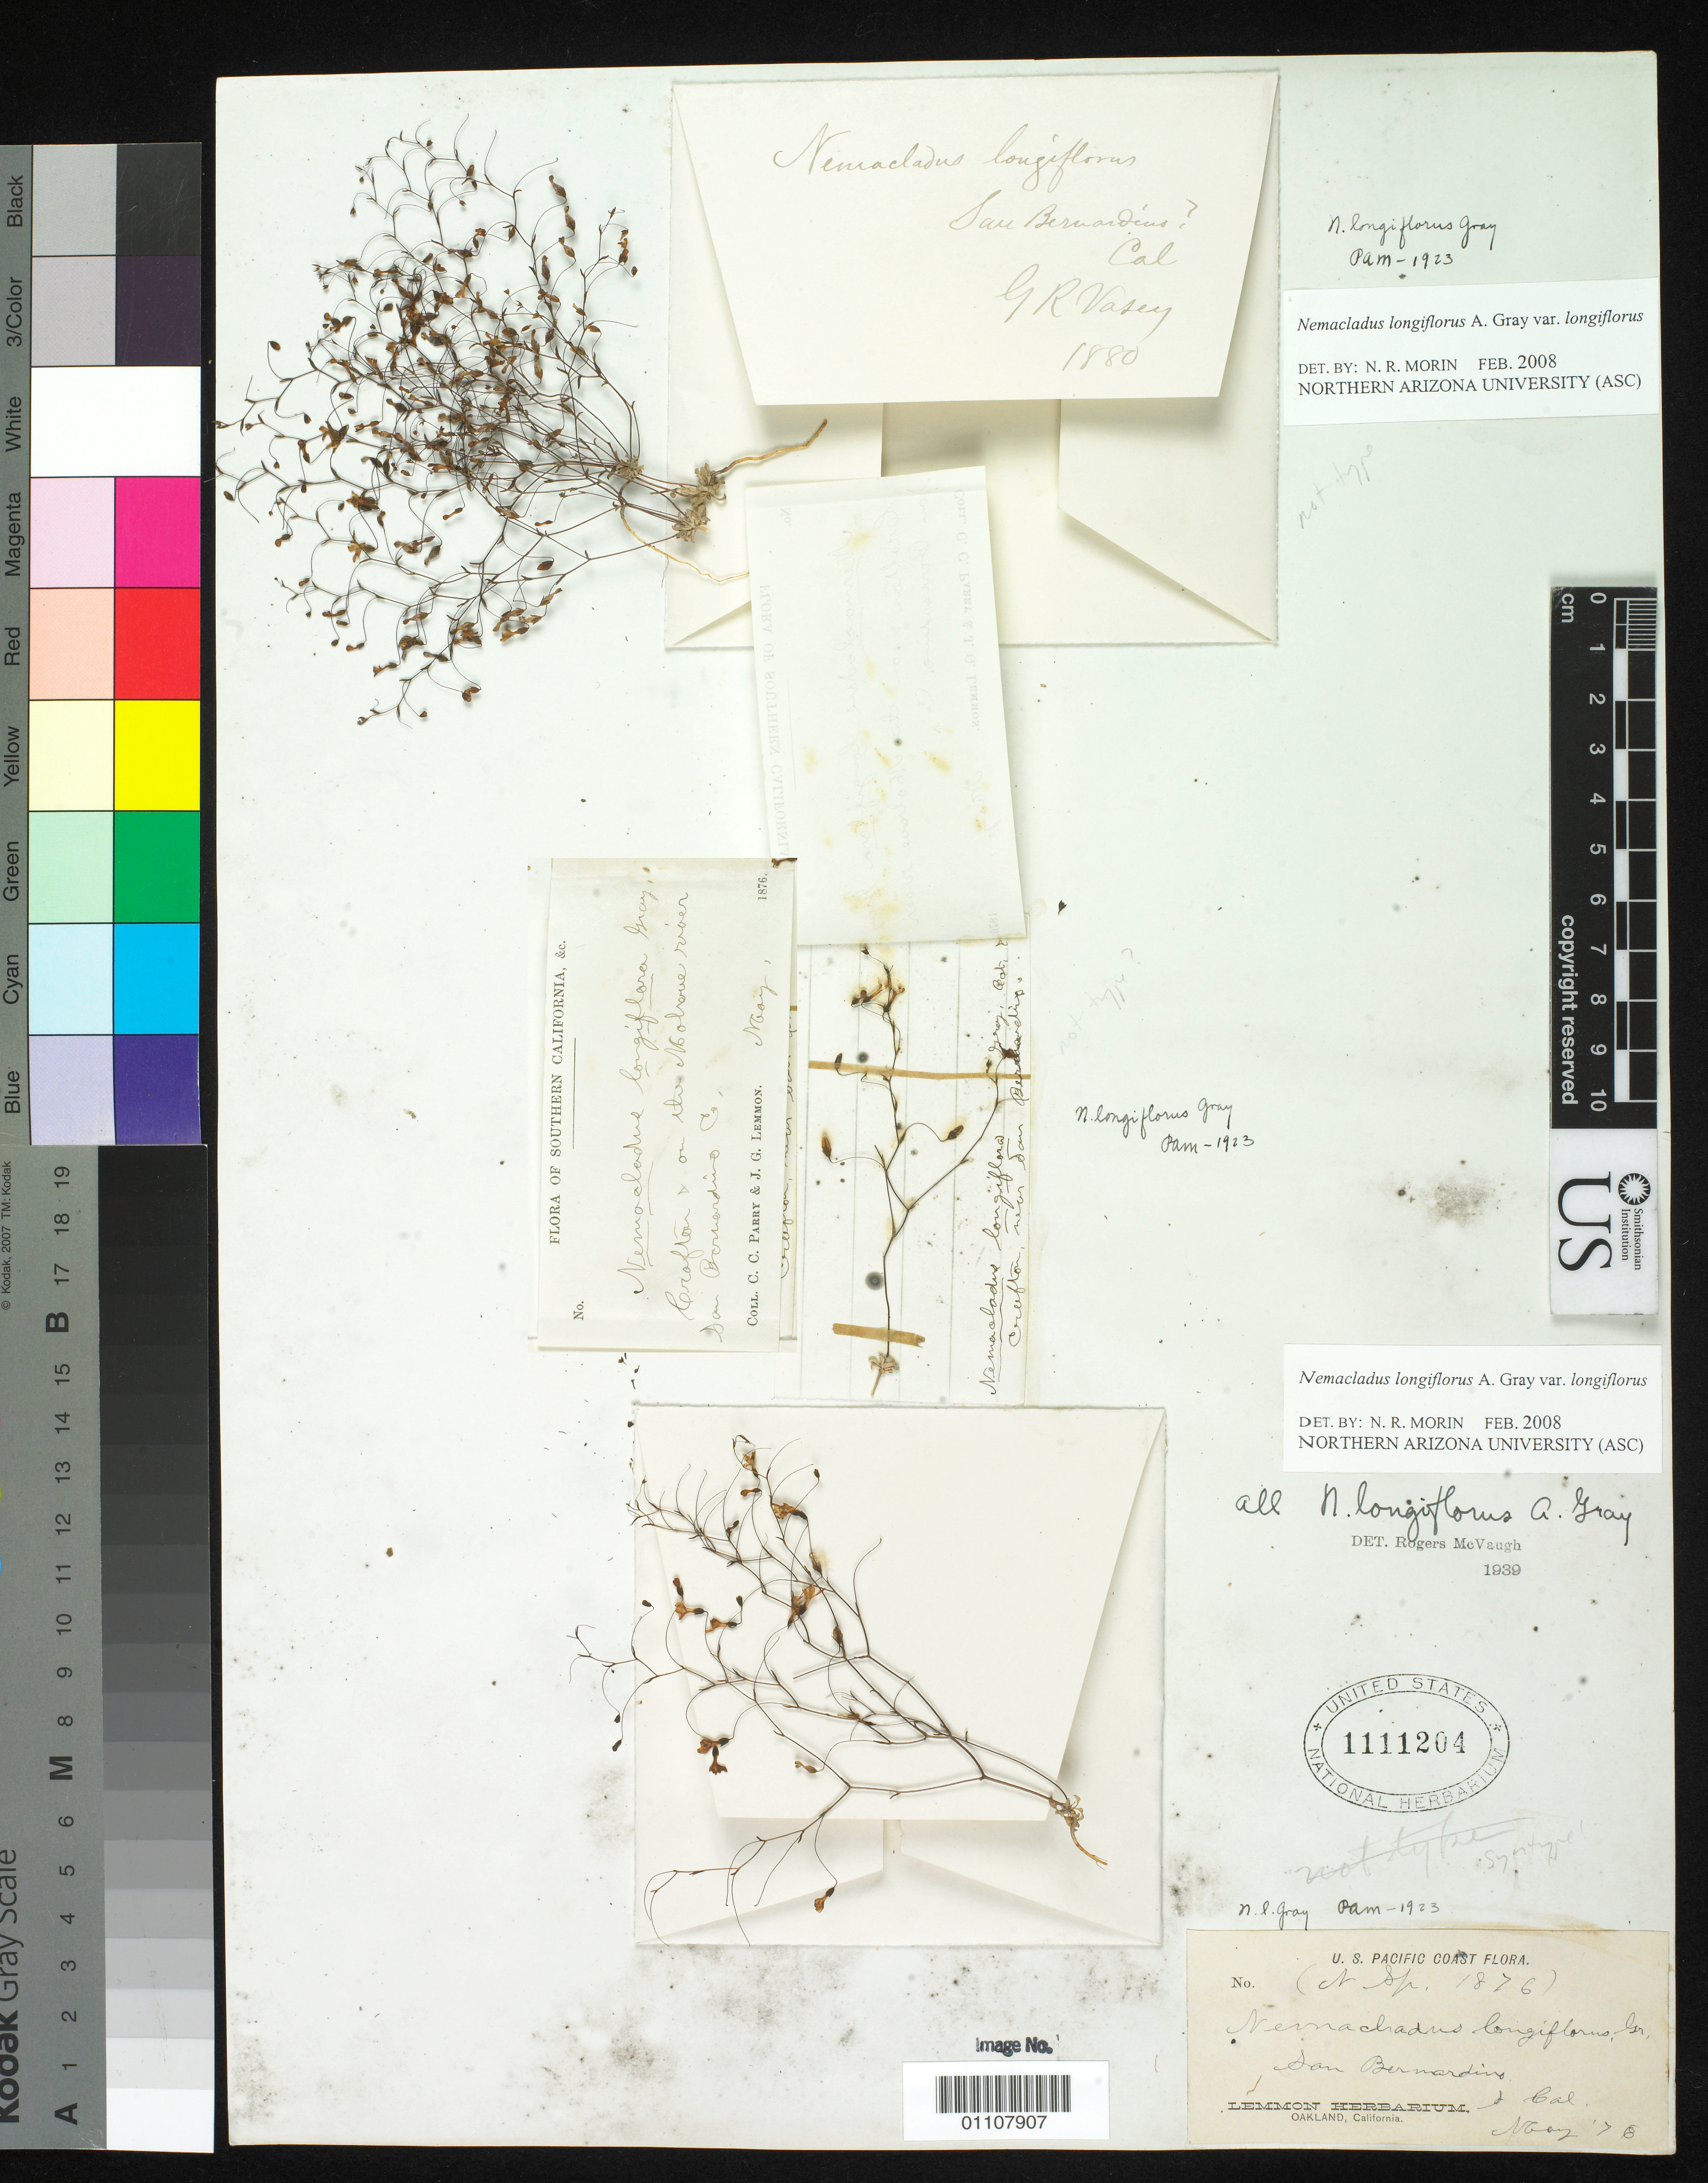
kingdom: Plantae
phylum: Tracheophyta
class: Magnoliopsida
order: Asterales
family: Campanulaceae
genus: Nemacladus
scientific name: Nemacladus longiflorus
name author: A. Gray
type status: Syntype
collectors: C. C. Parry & J. G. Lemmon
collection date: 1876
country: United States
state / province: California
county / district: San Bernardino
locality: Crafton on the Mohave River.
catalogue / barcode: US 1111204